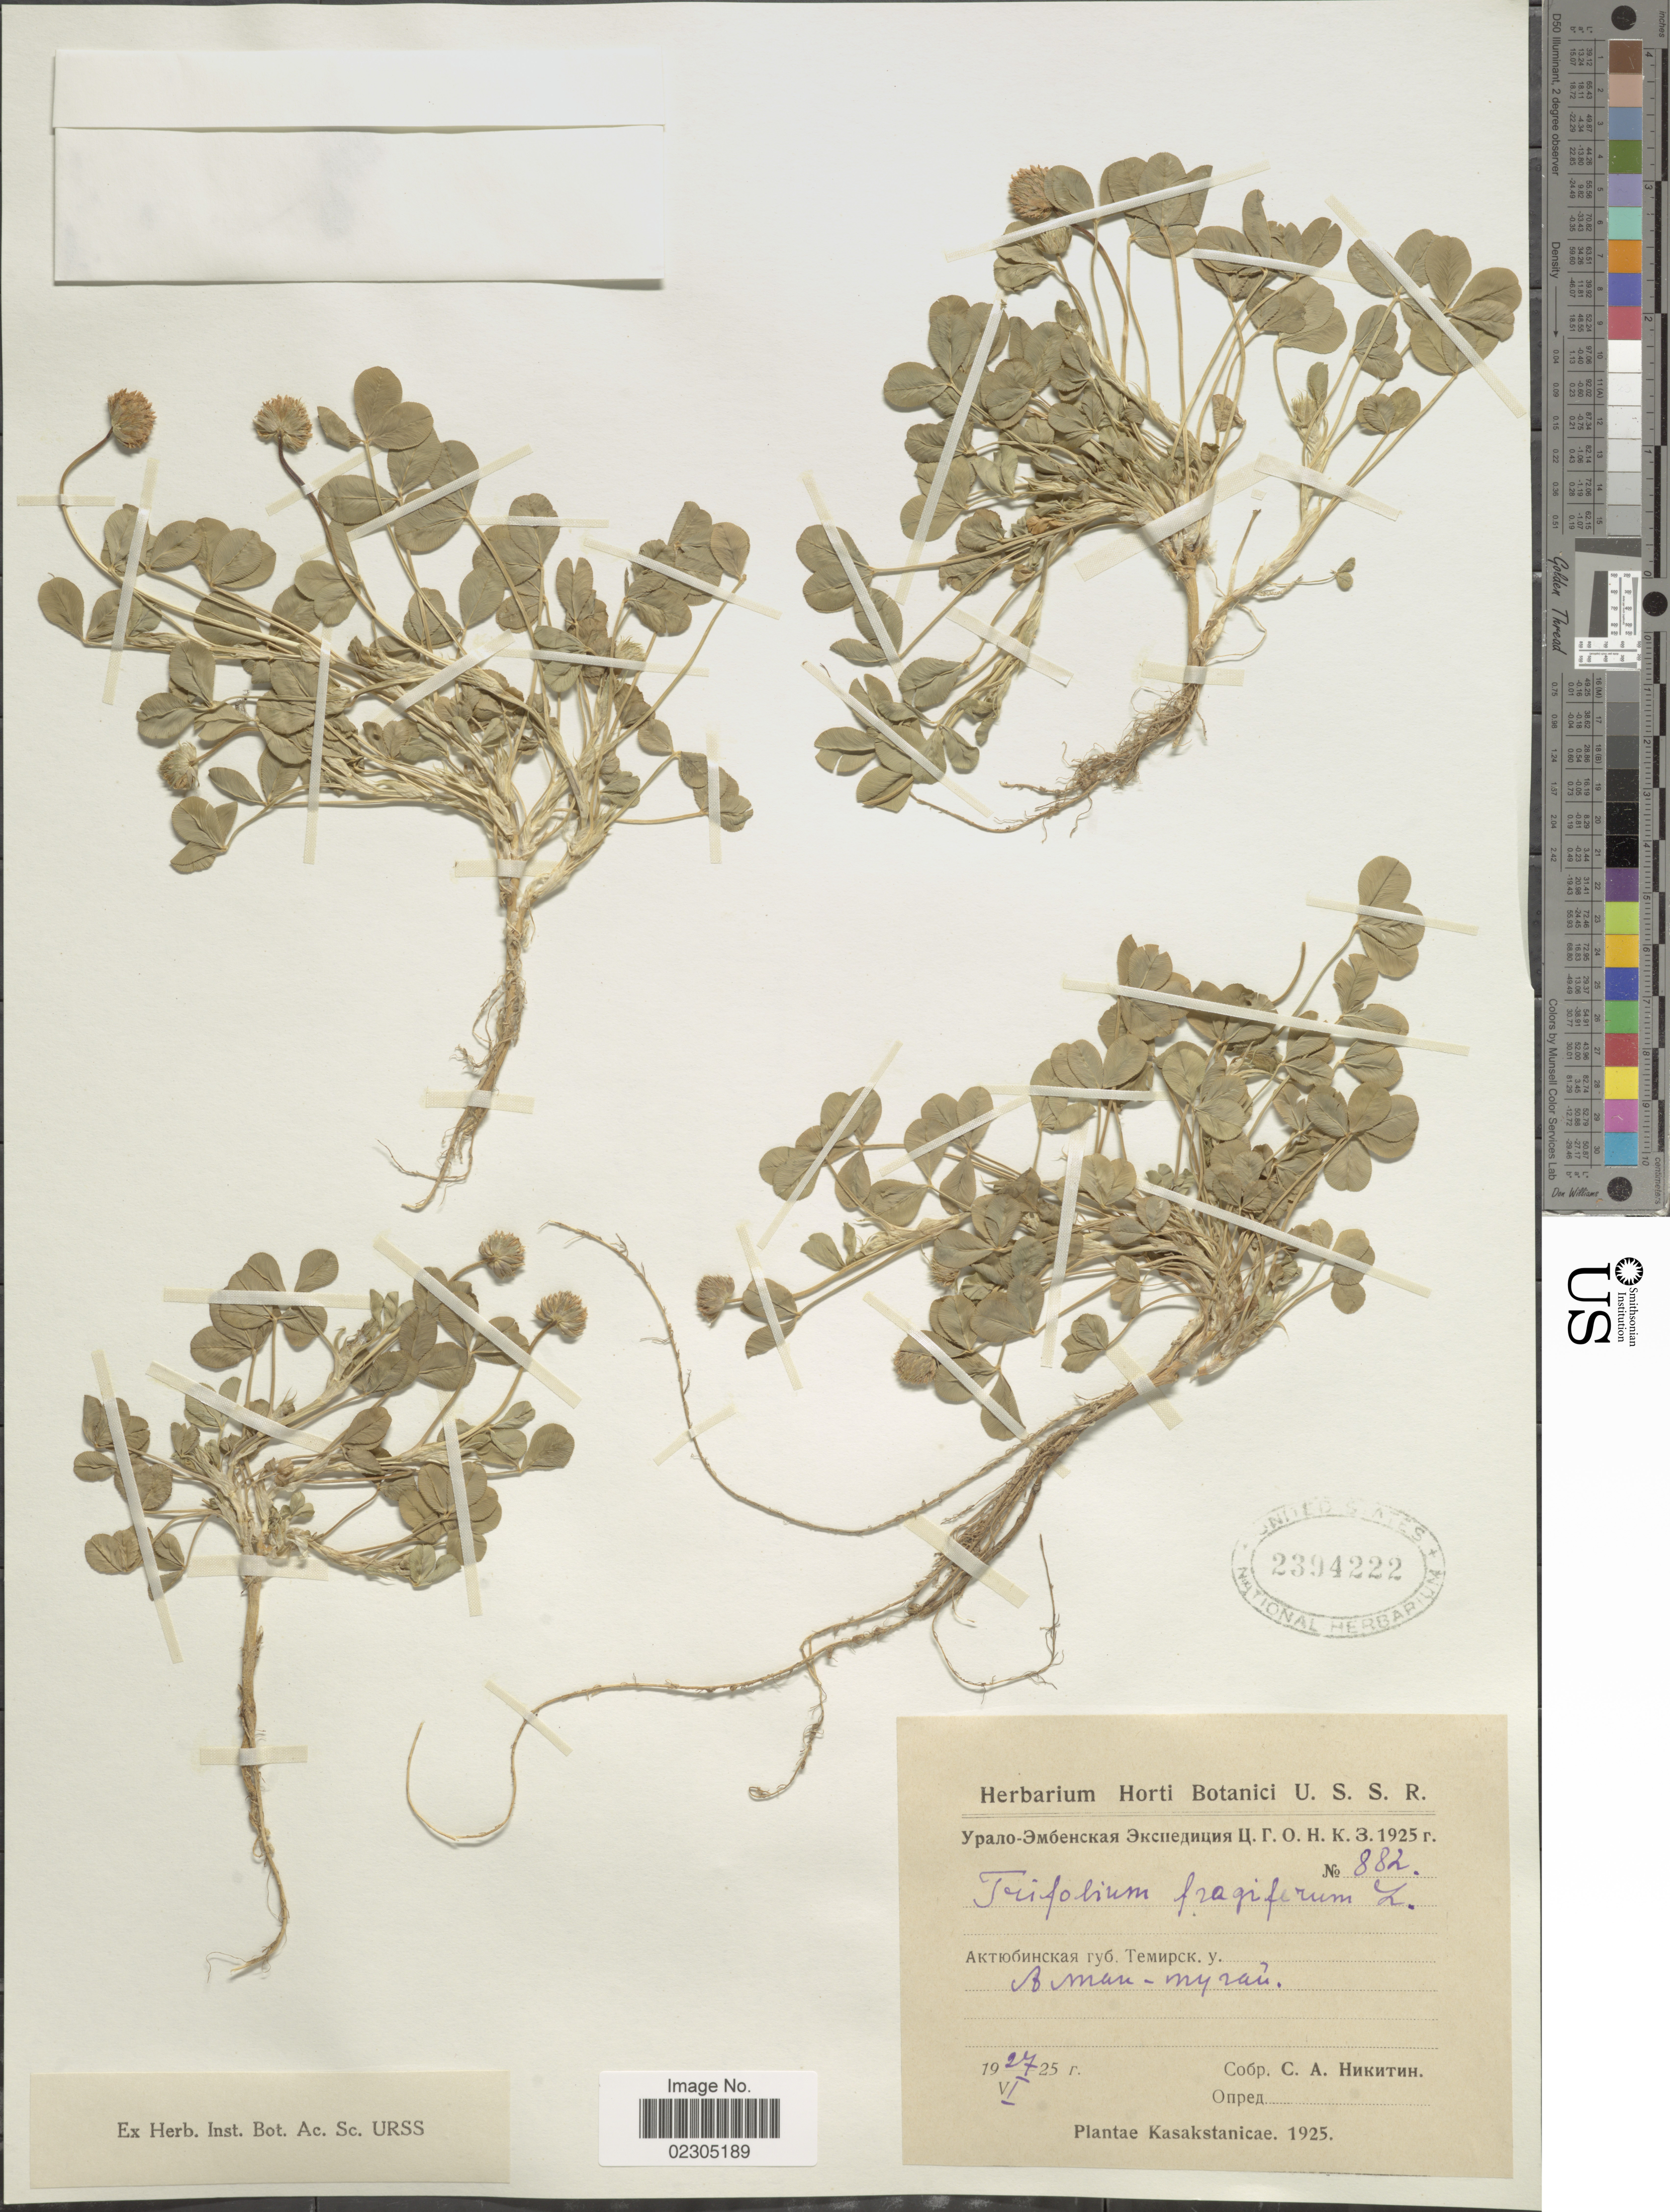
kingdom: Plantae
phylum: Tracheophyta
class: Magnoliopsida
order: Fabales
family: Fabaceae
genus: Trifolium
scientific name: Trifolium fragiferum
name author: L.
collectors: S. A. Nikitin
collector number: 882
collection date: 1925-06-27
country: Kazakhstan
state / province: Aqtobe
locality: District Temir.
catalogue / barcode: US 2394222